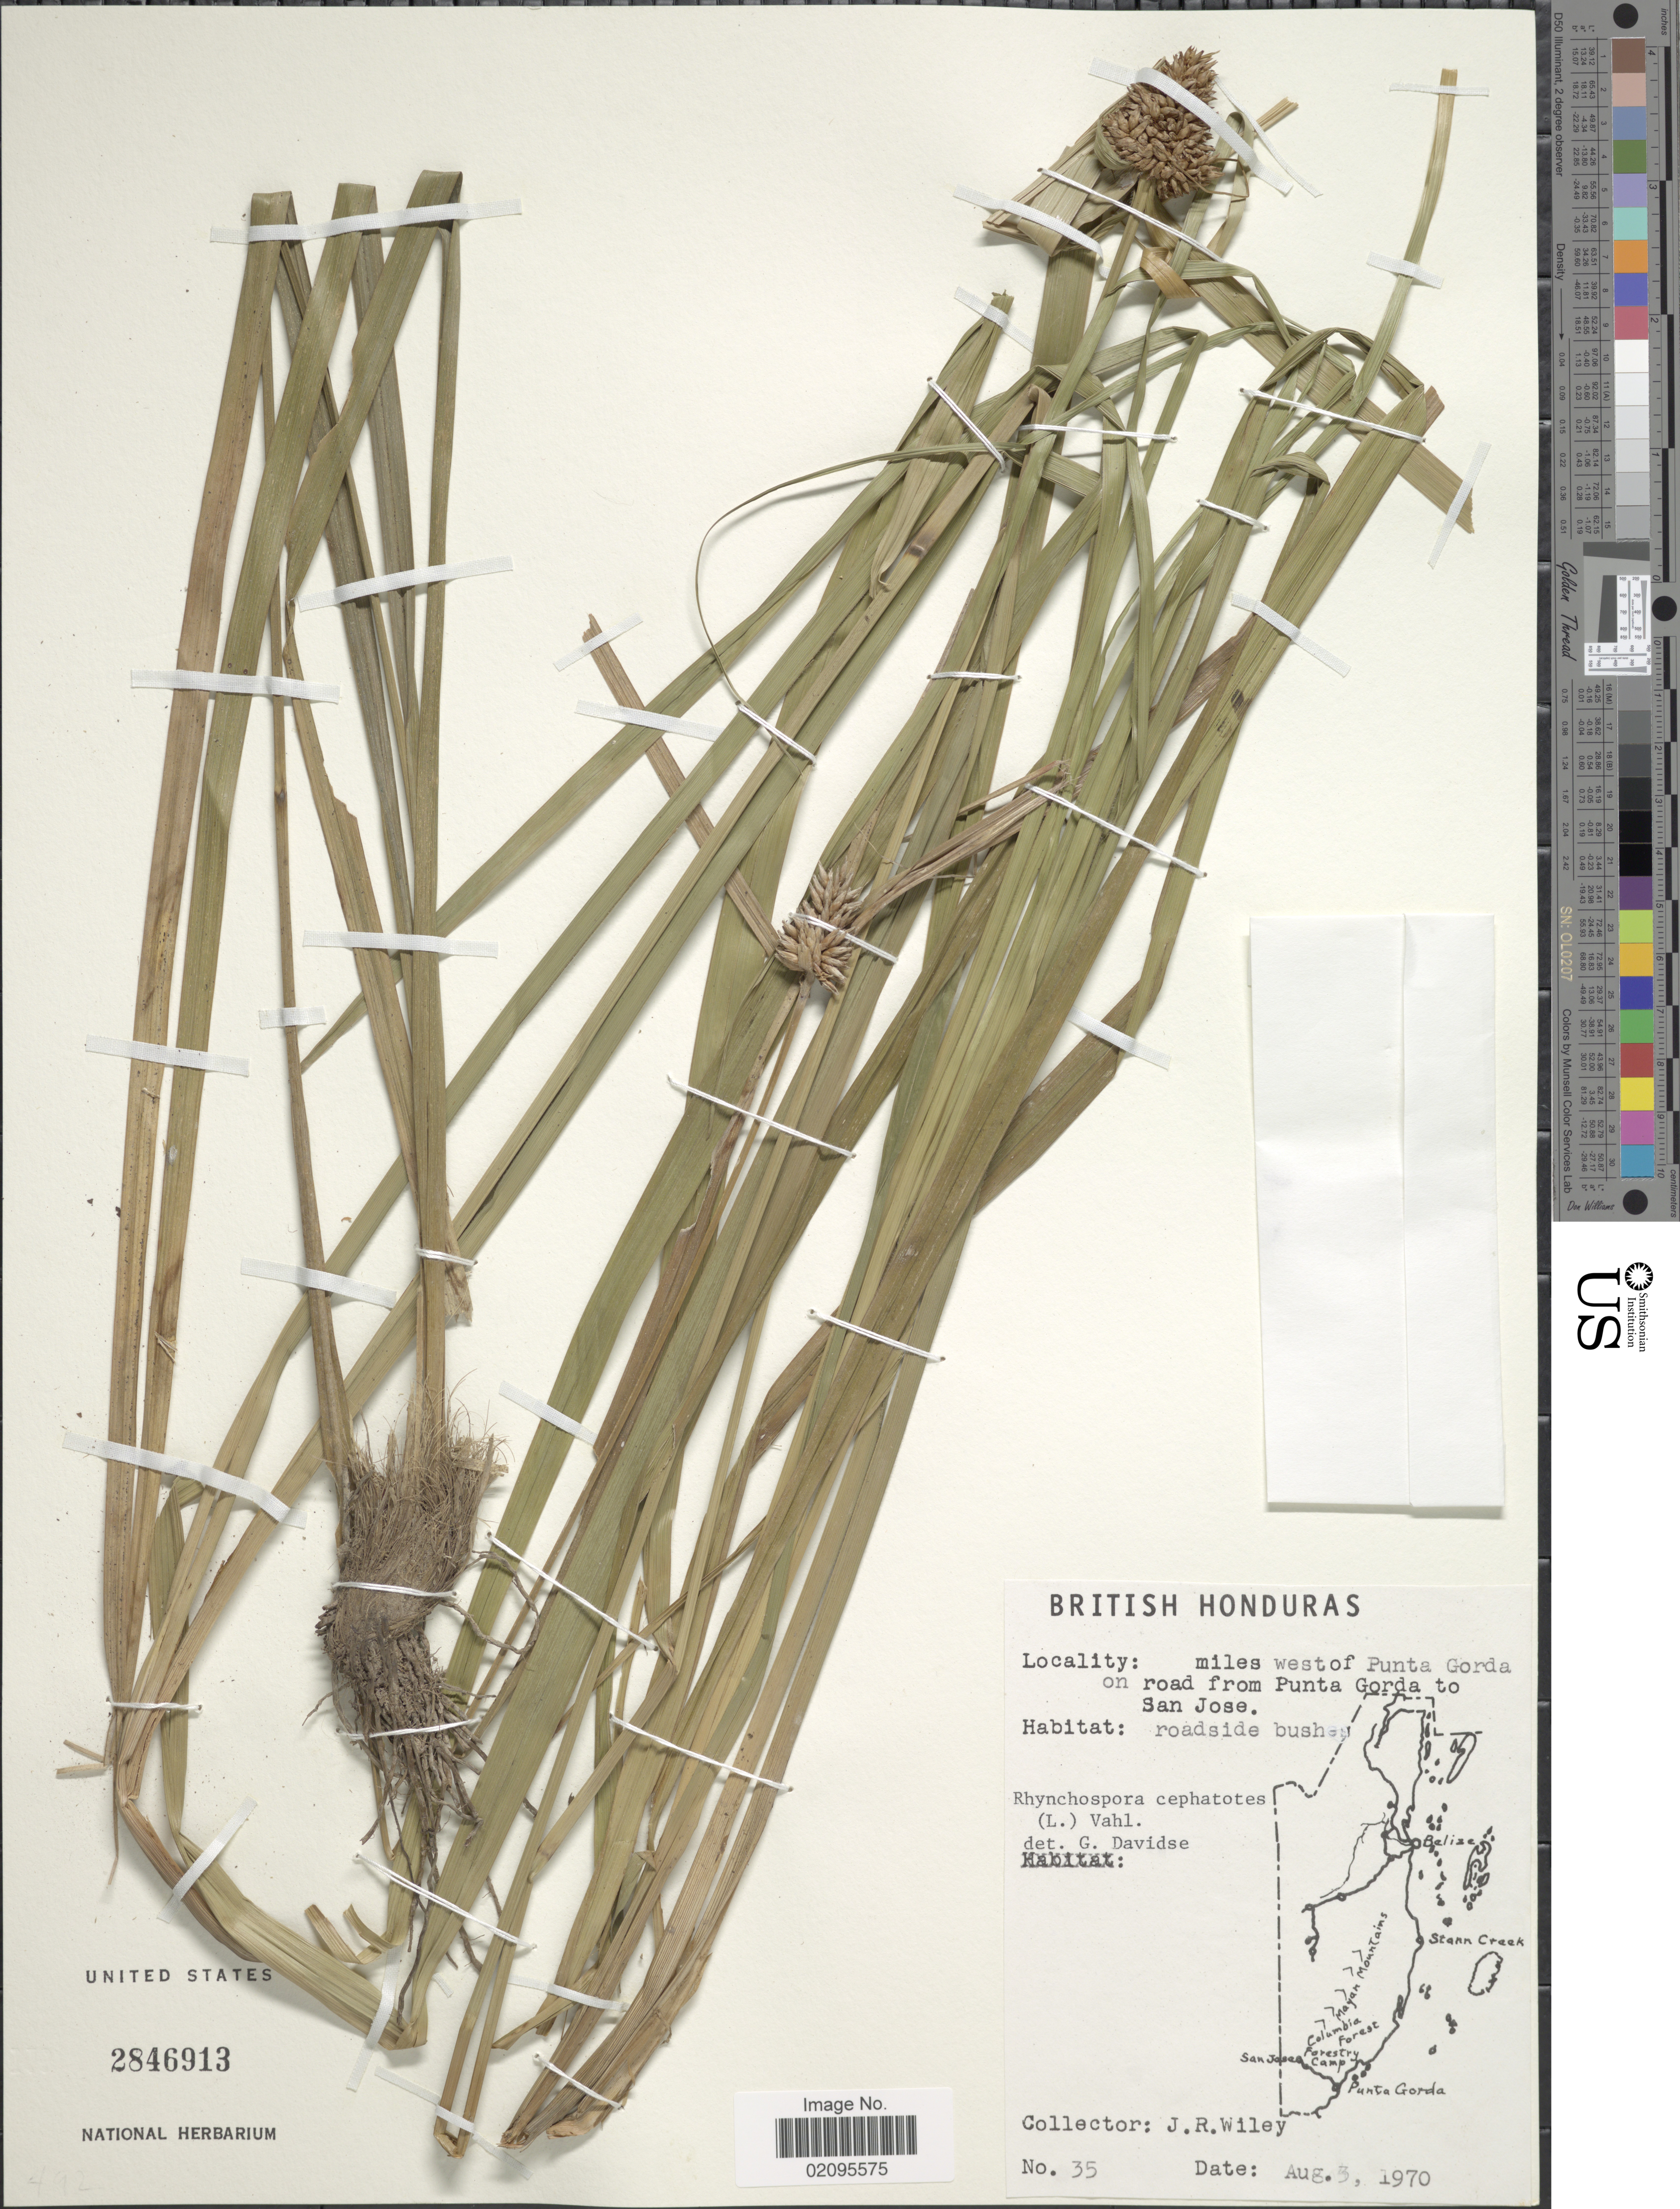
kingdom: Plantae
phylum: Tracheophyta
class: Liliopsida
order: Poales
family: Cyperaceae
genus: Rhynchospora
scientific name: Rhynchospora cephalotes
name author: (L.) Vahl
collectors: J. Wiley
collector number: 35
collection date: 1970-08-03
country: Belize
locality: British Honduras, miles west of Punta Gorda on road from Punta Gorda to San Jose, roadside bush.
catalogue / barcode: US 2846913